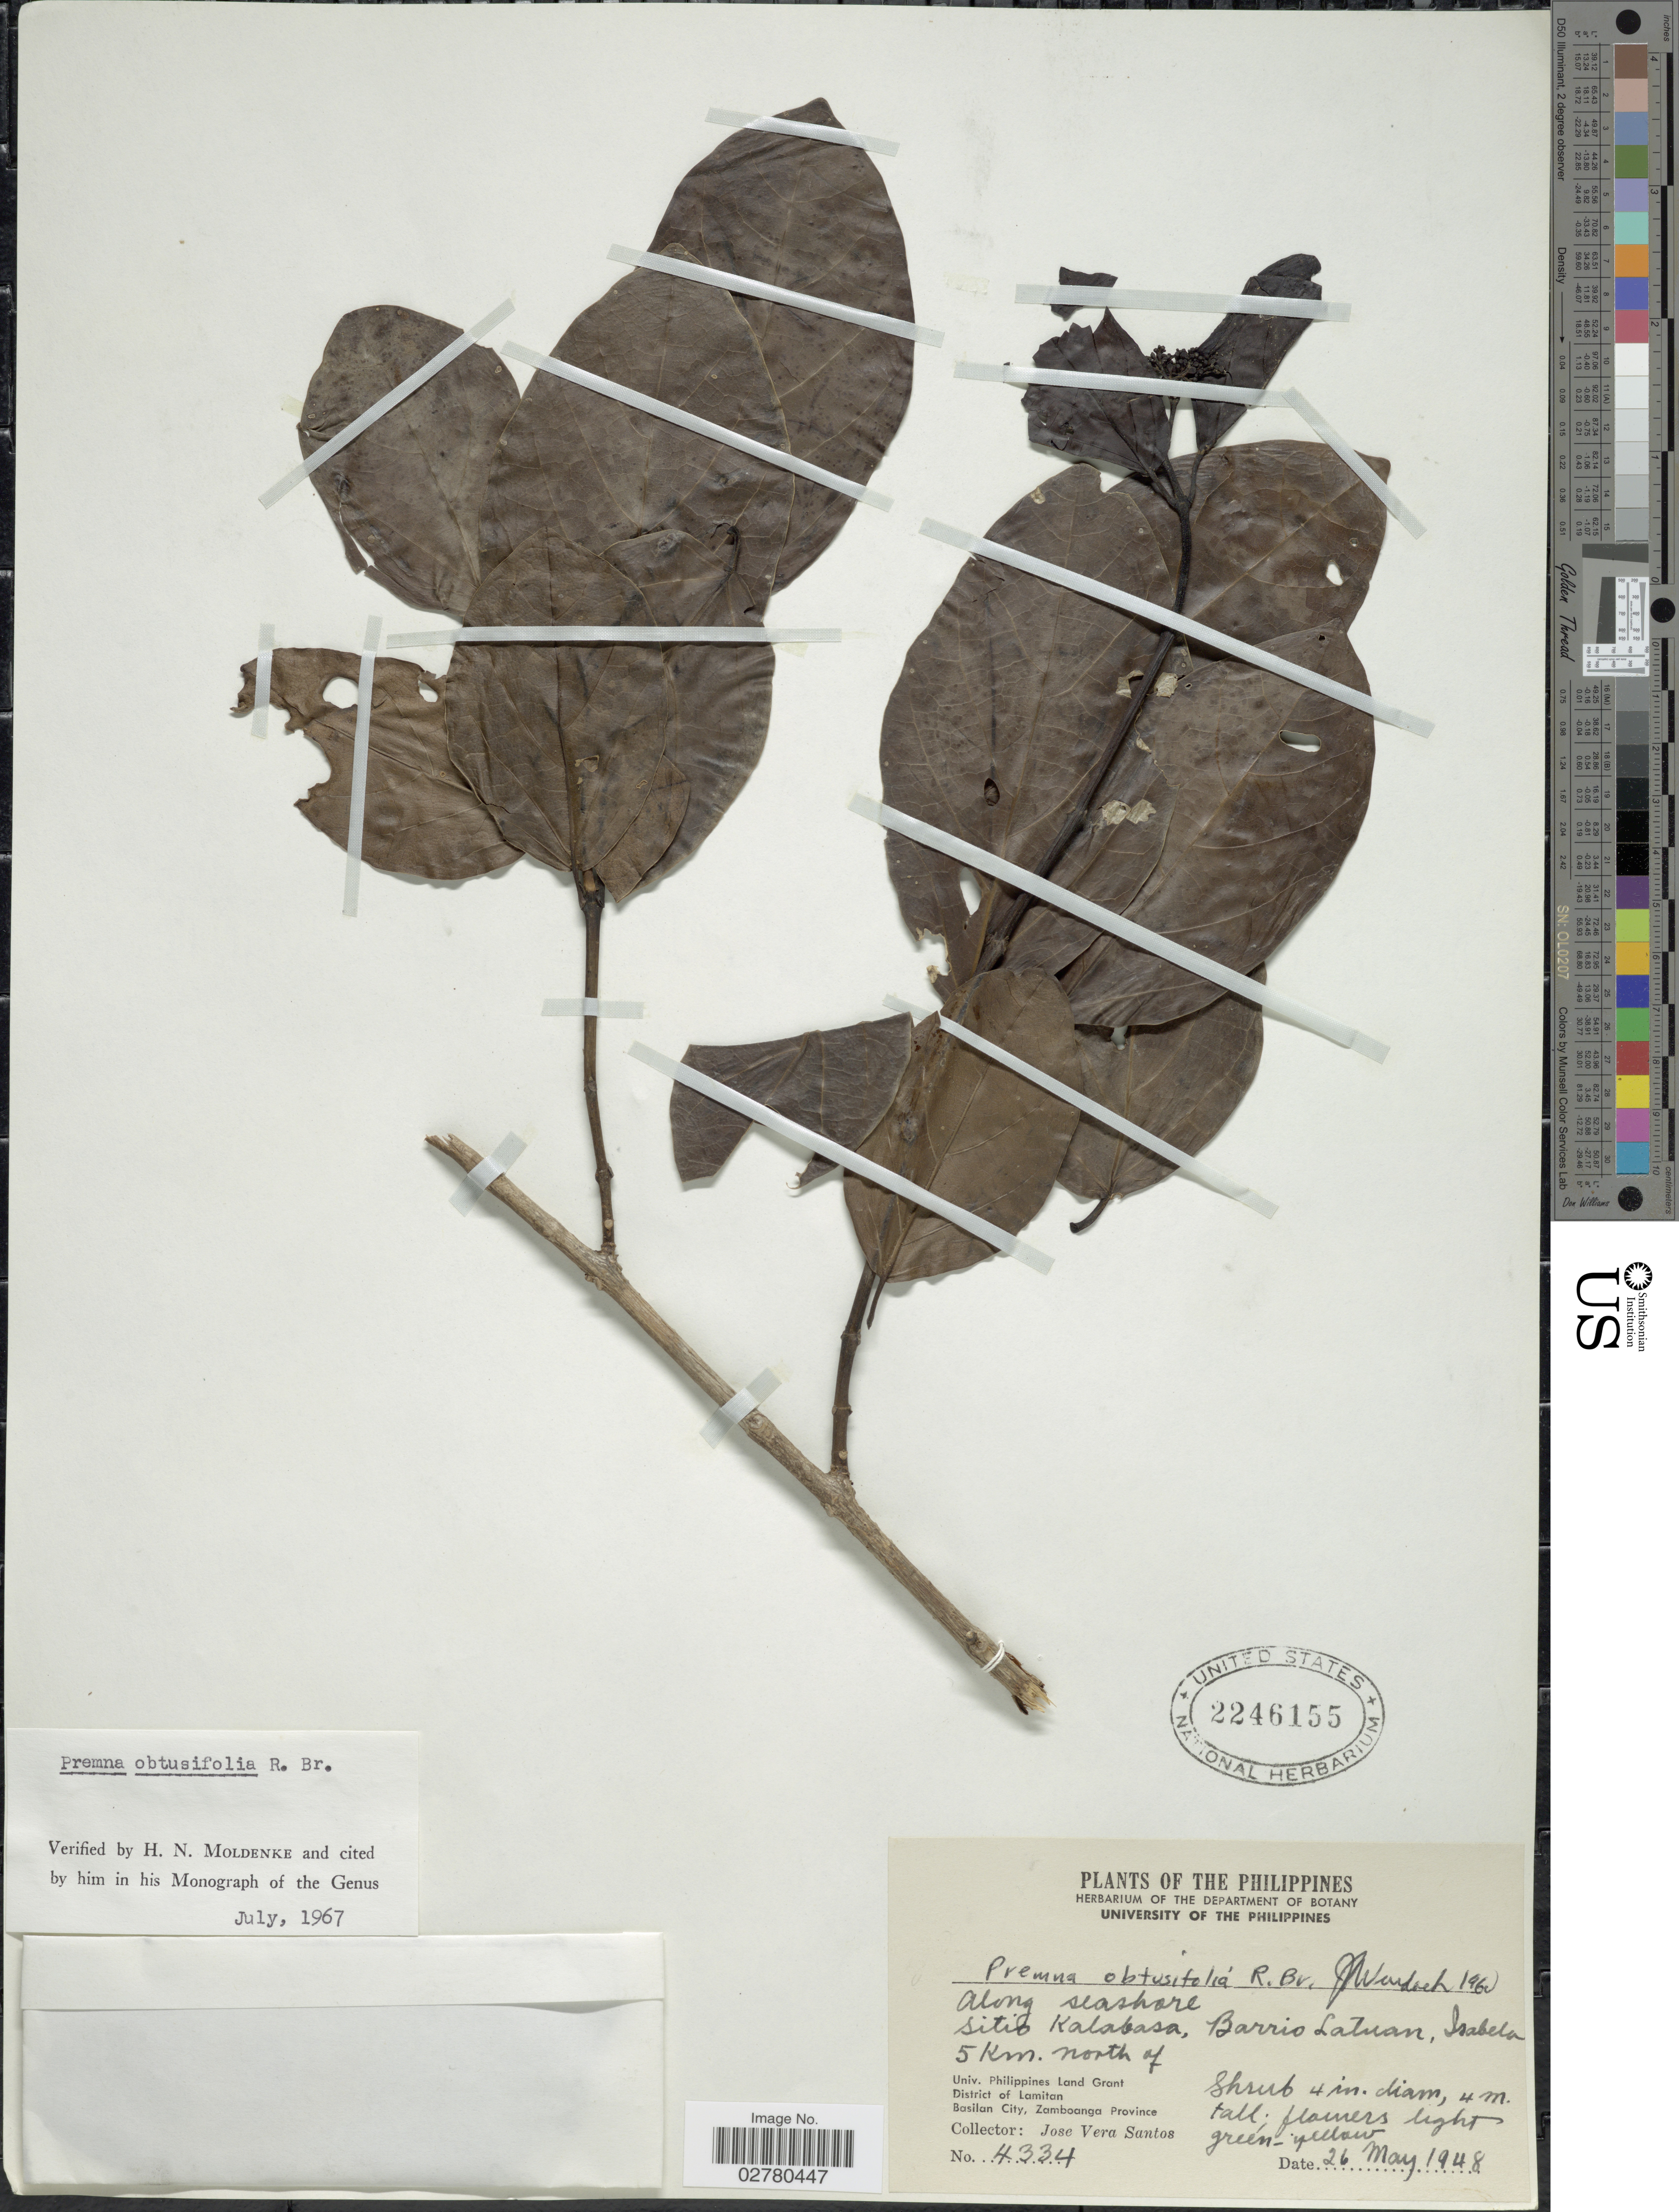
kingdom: Plantae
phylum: Tracheophyta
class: Magnoliopsida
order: Lamiales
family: Lamiaceae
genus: Premna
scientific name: Premna obtusifolia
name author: R. Br.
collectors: J. Santos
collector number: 4334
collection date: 1948-05-26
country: Philippines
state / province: Muslim Mindanao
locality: Along seashore, sitio Kalabasa, Barrio Latuan, Isabela 5 Km. north 7, District of Lamitan, Basilan City, Zamboanga Province.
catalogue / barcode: US 2246155